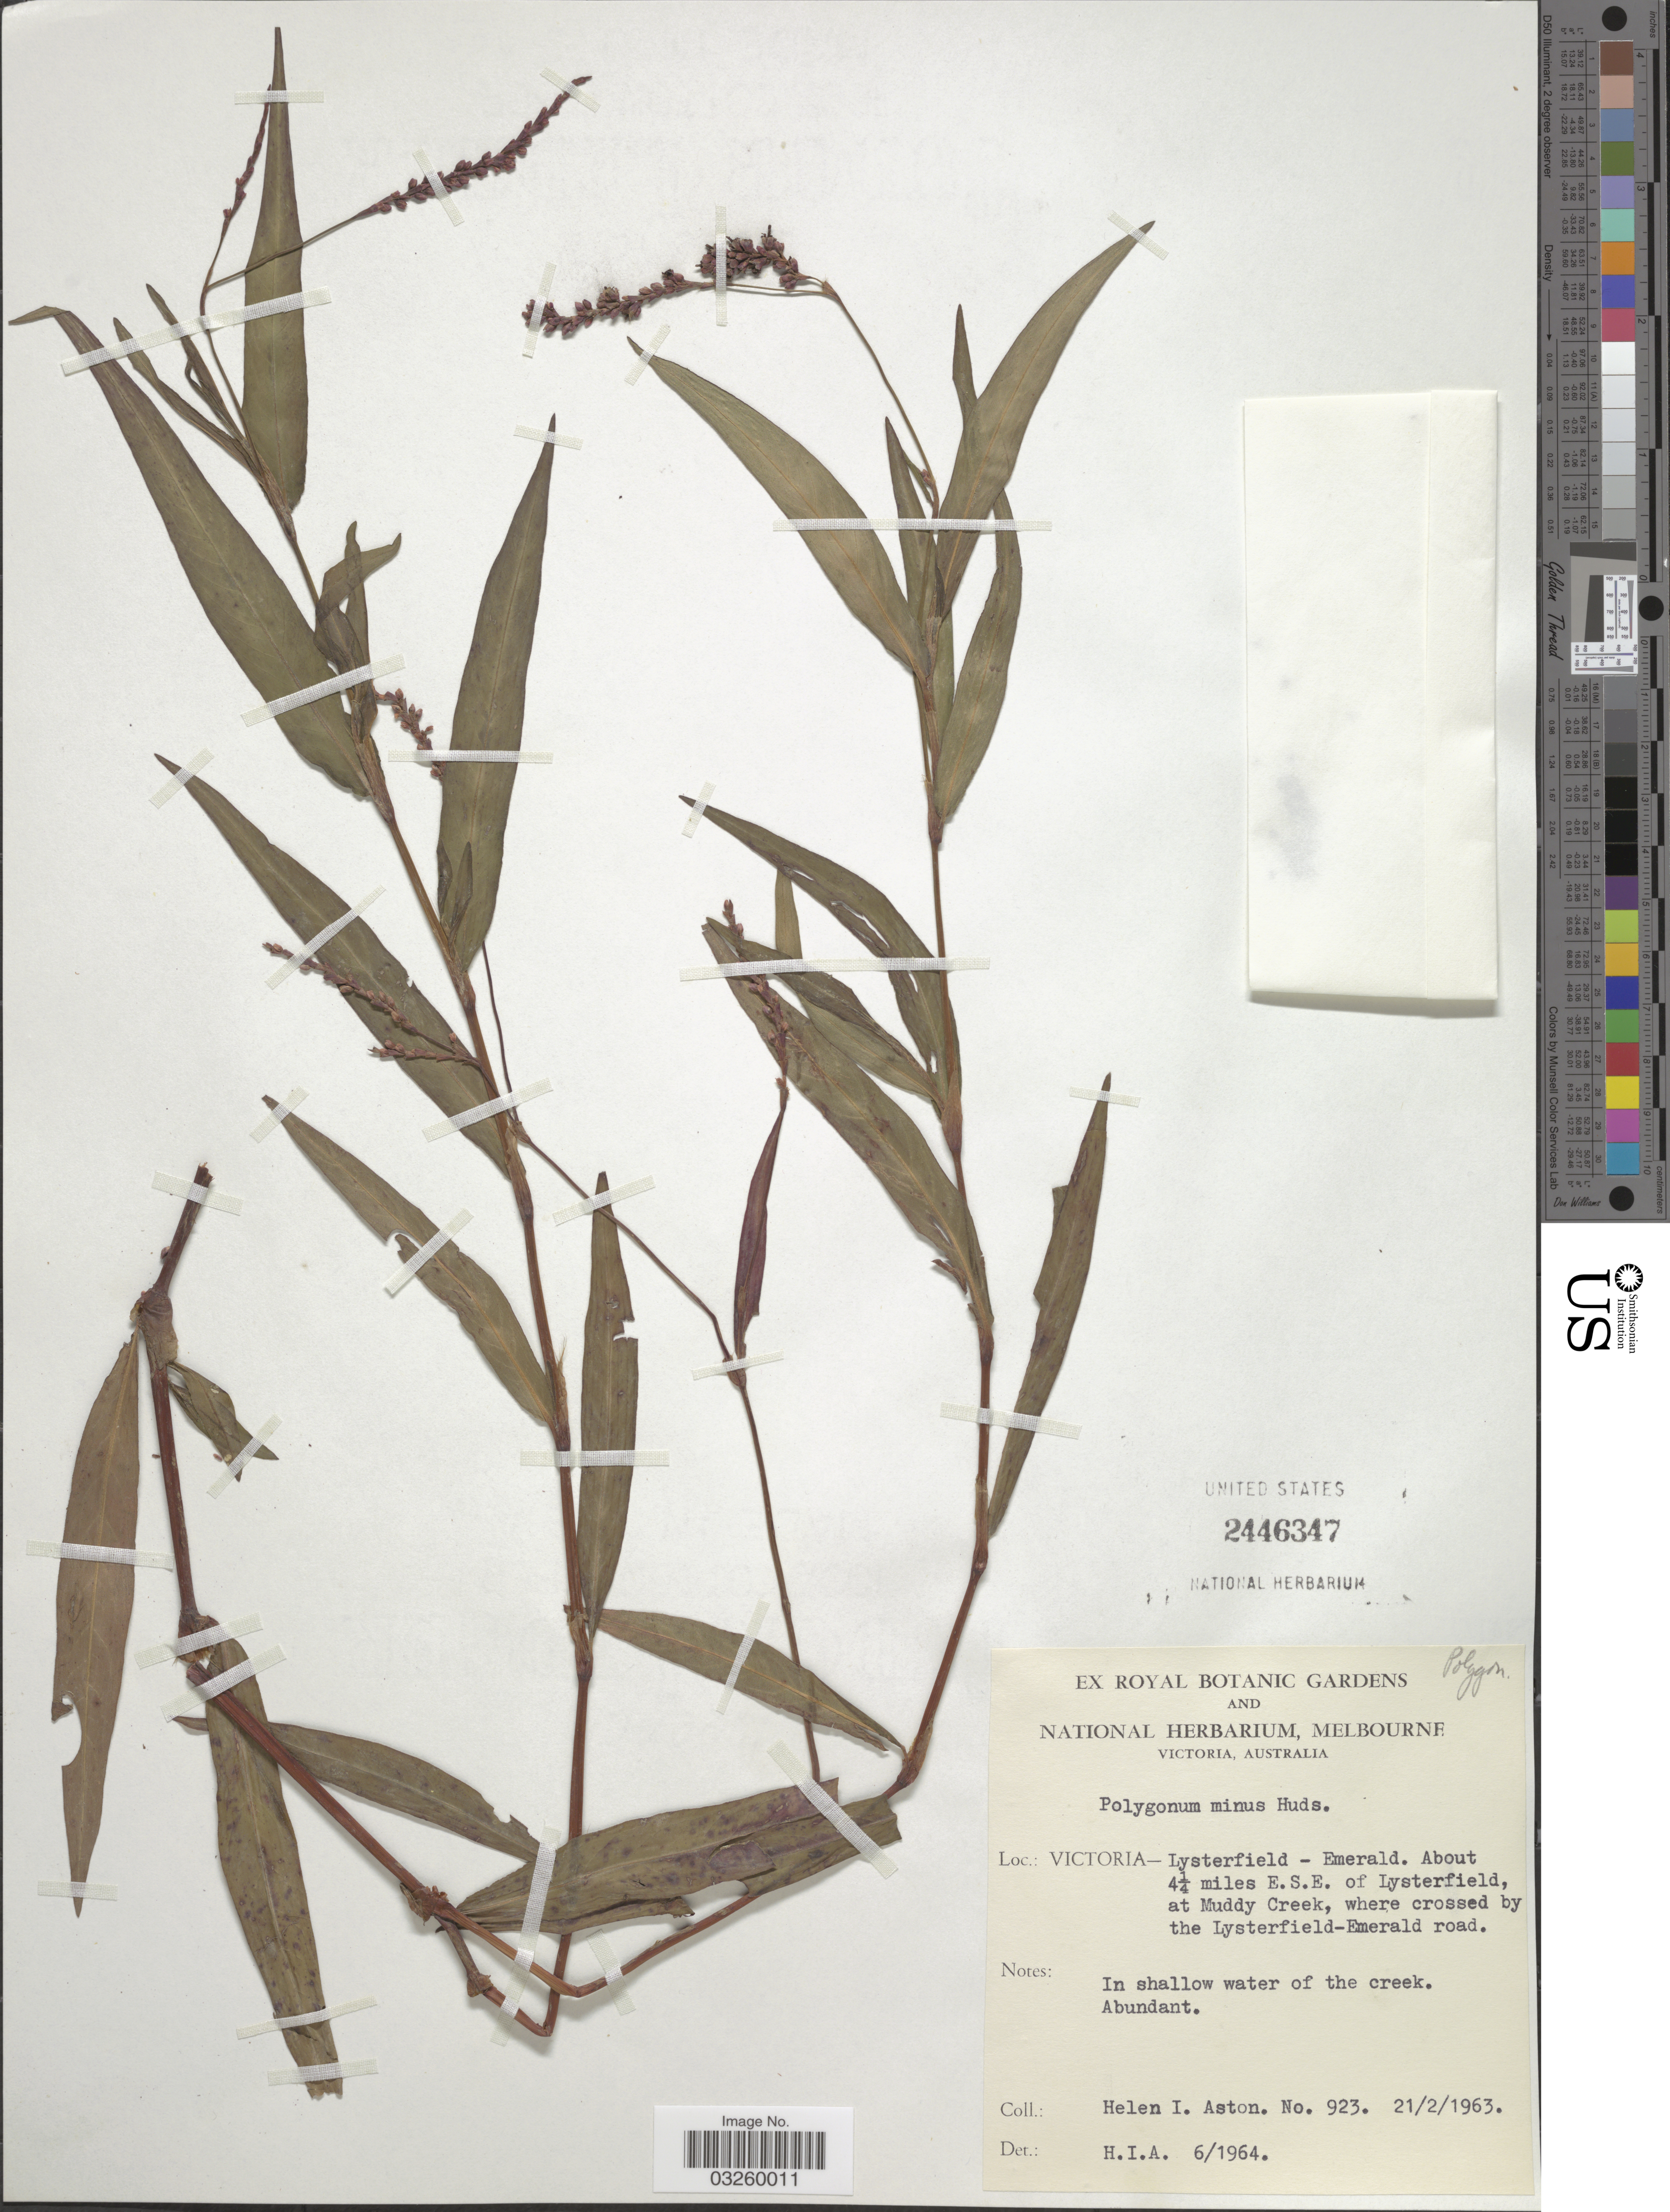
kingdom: Plantae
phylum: Tracheophyta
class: Magnoliopsida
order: Caryophyllales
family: Polygonaceae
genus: Polygonum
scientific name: Polygonum minus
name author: Huds.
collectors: H. I. Aston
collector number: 923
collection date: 1963-02-21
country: Australia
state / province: Victoria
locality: Victoria - Lysterfield - Emerald. About 4¼ miles E.S.E. of Lysterfield, at Muddy Creek, where crossed by the Lysterfield-Emarald road.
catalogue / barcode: US 2446347